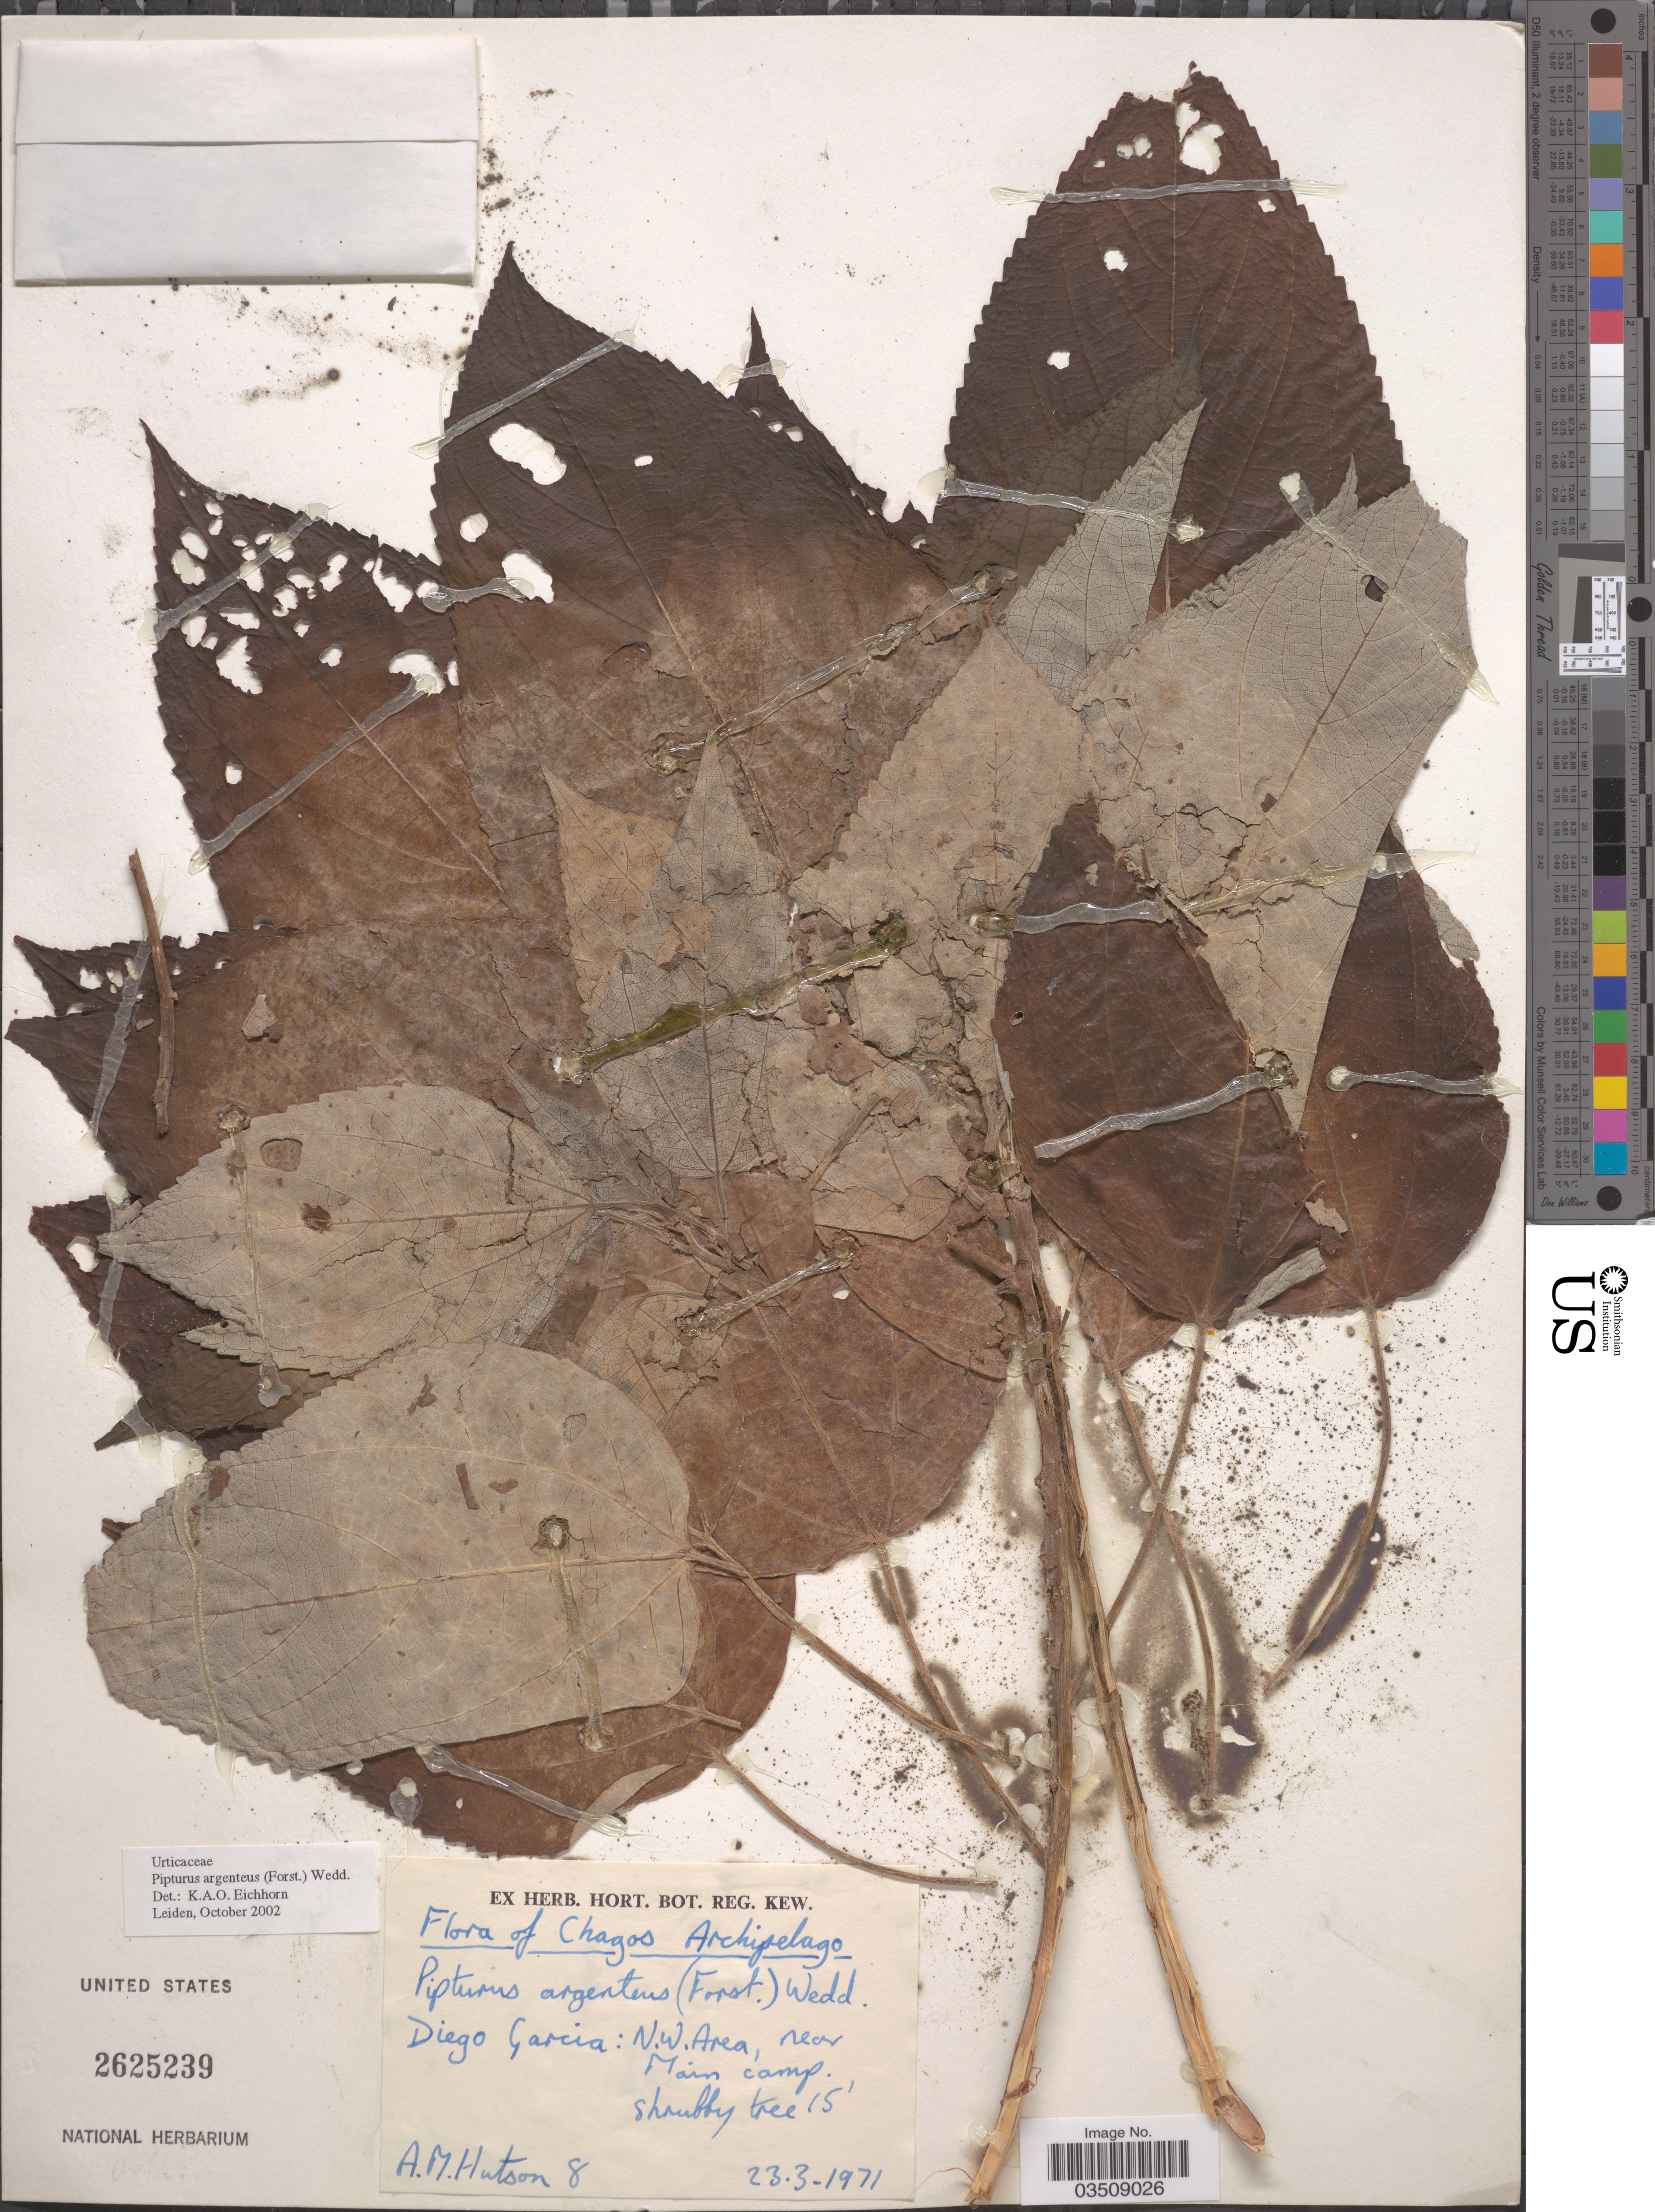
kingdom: Plantae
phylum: Tracheophyta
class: Magnoliopsida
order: Rosales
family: Urticaceae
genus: Pipturus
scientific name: Pipturus argenteus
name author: (G. Forst.) Wedd.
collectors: A. Hutson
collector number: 8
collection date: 1971-03-23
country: British Indian Ocean Territory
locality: Chagos Archipelago. Diego Garcia: N.W. area, near Main camp.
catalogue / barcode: US 2625239